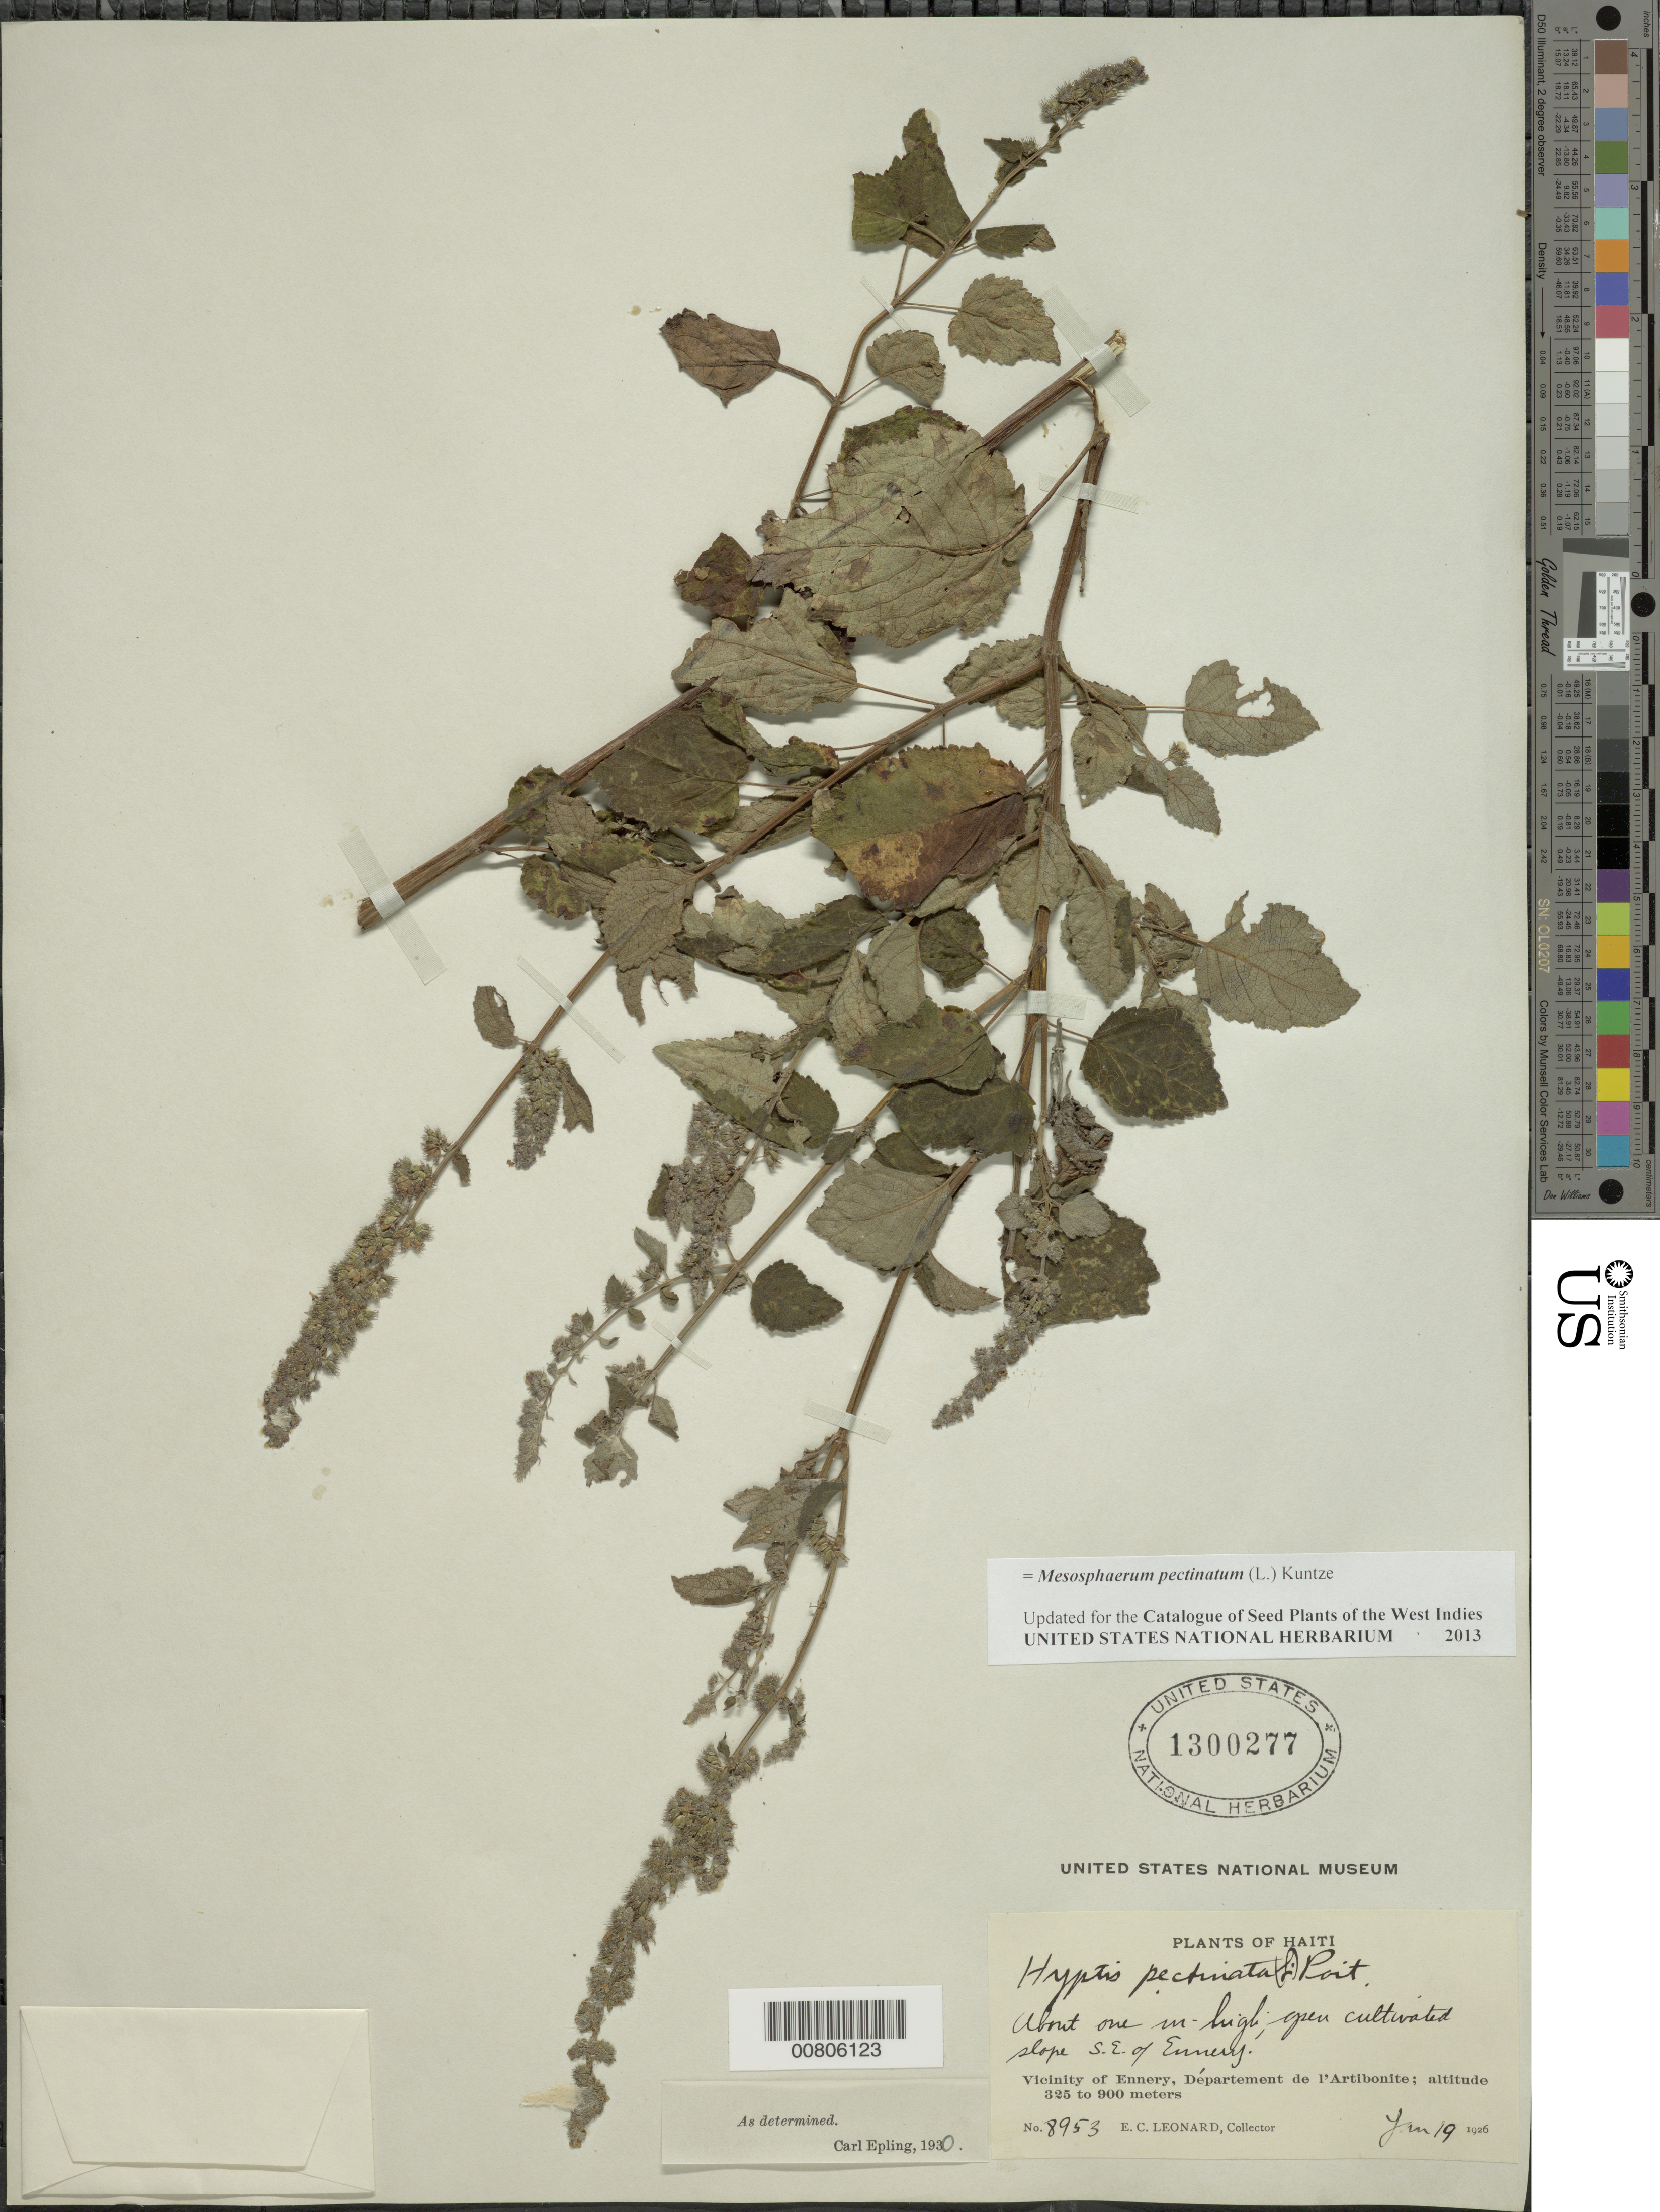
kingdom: Plantae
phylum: Tracheophyta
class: Magnoliopsida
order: Lamiales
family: Lamiaceae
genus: Mesosphaerum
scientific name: Mesosphaerum pectinatum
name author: (L.) Kuntze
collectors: E. C. Leonard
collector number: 8953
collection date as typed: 19 Jan 1926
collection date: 1926-01-19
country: Haiti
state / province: Artibonite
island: Hispaniola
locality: Vicinity of Ennery, SE of town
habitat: Open cultivated slope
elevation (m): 325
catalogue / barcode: US 1300277